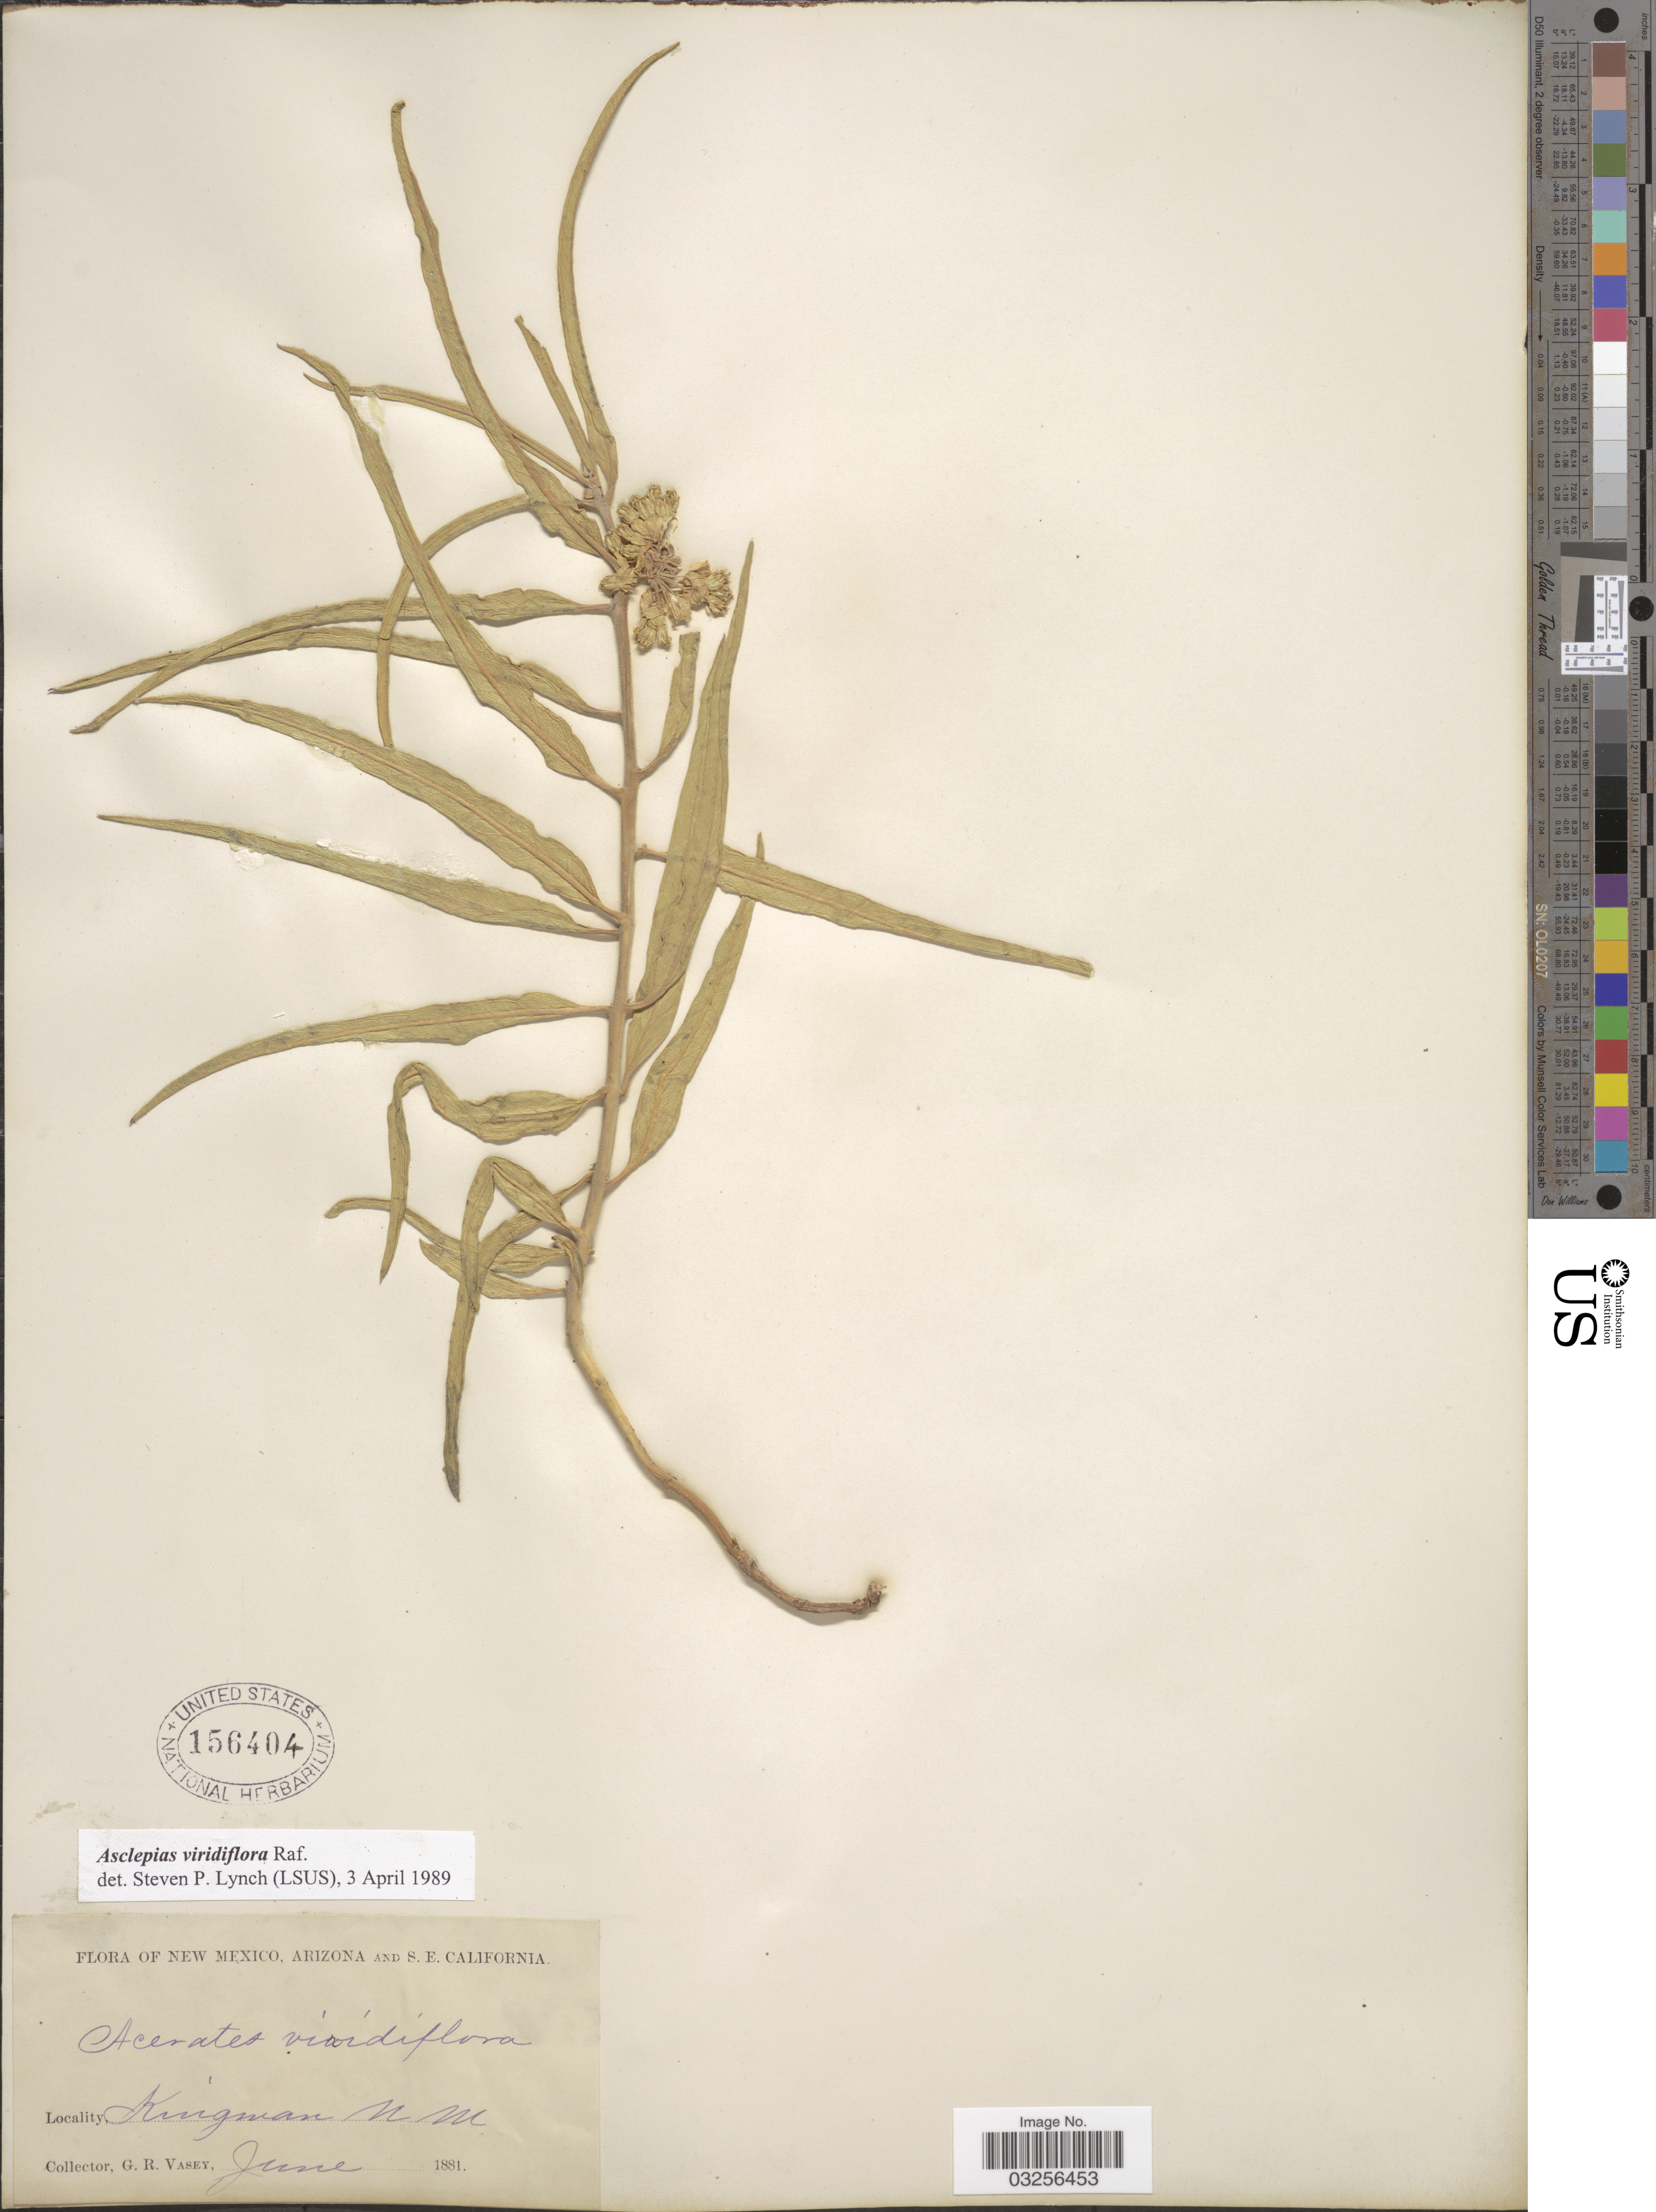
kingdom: Plantae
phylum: Tracheophyta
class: Magnoliopsida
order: Gentianales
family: Apocynaceae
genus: Asclepias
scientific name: Asclepias viridiflora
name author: Raf.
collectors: G. R. Vasey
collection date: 1881-06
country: United States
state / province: New Mexico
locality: Kingman.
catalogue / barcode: US 156404